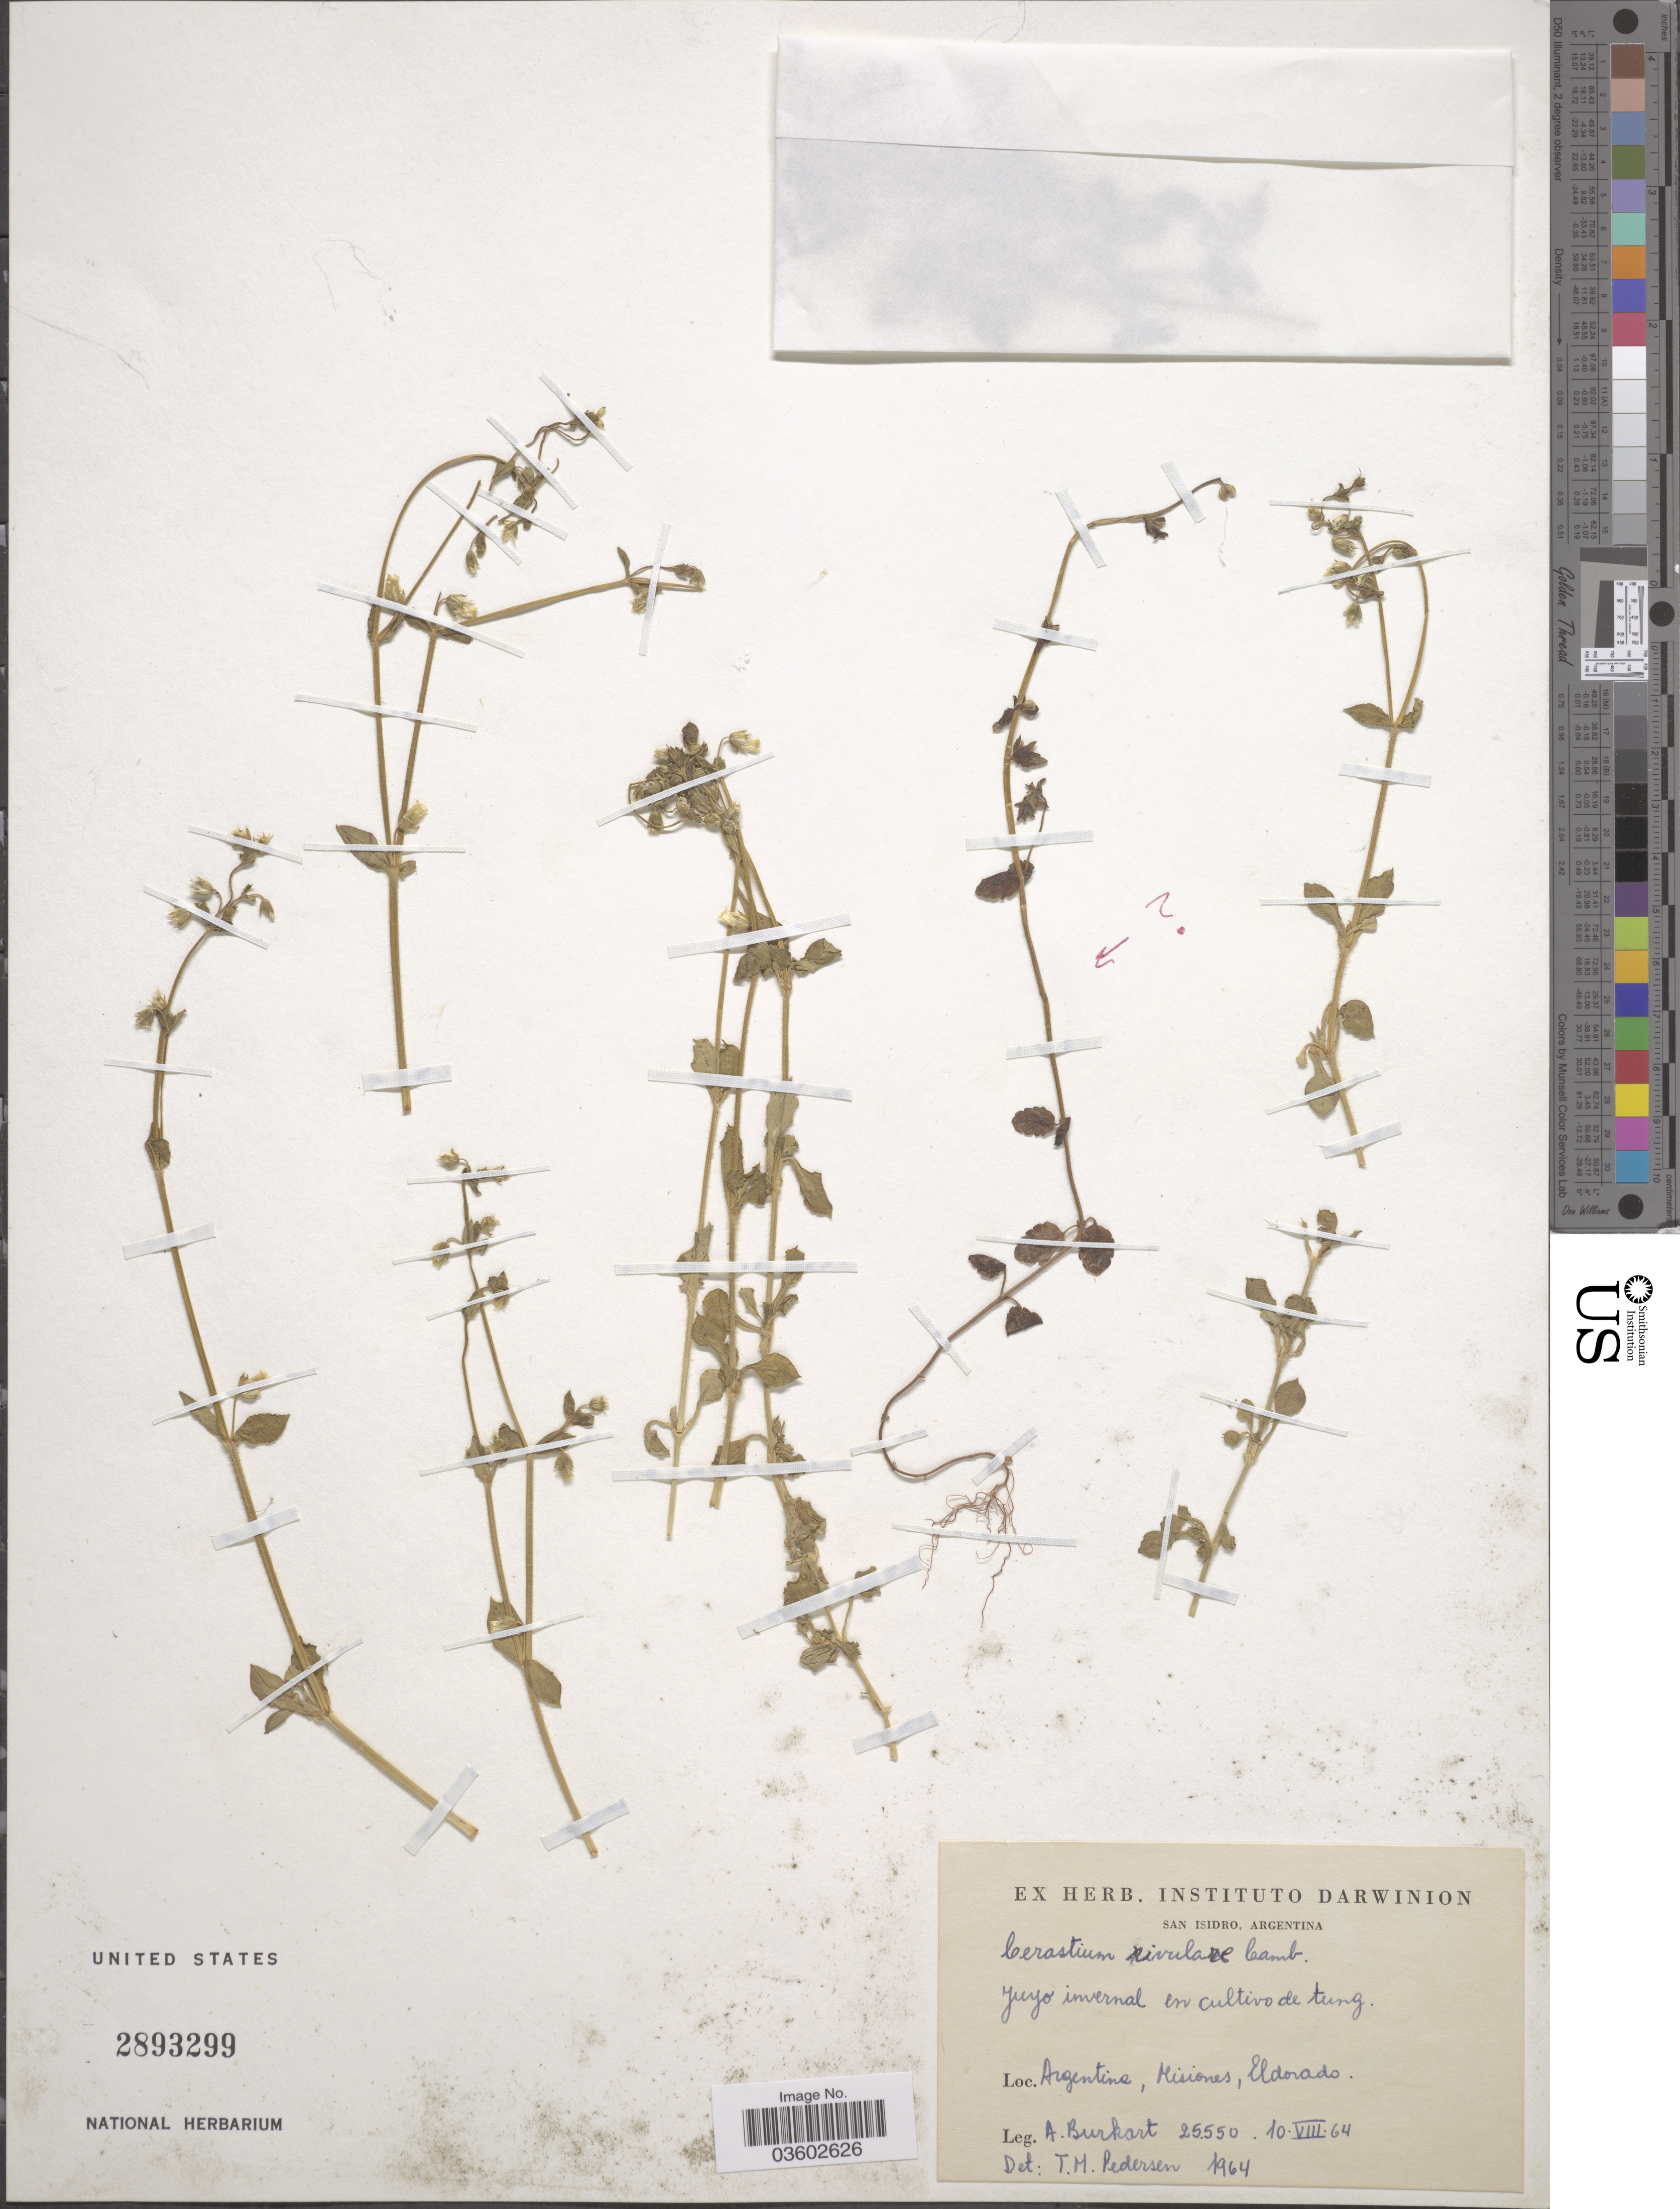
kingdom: Plantae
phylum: Tracheophyta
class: Magnoliopsida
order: Caryophyllales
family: Caryophyllaceae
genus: Cerastium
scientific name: Cerastium rivulare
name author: Cambess.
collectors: A. E. Burkart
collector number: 25550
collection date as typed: Transcribed d/m/y: 10/8/64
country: Argentina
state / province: Misiones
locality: Eldorado.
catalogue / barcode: US 2893299